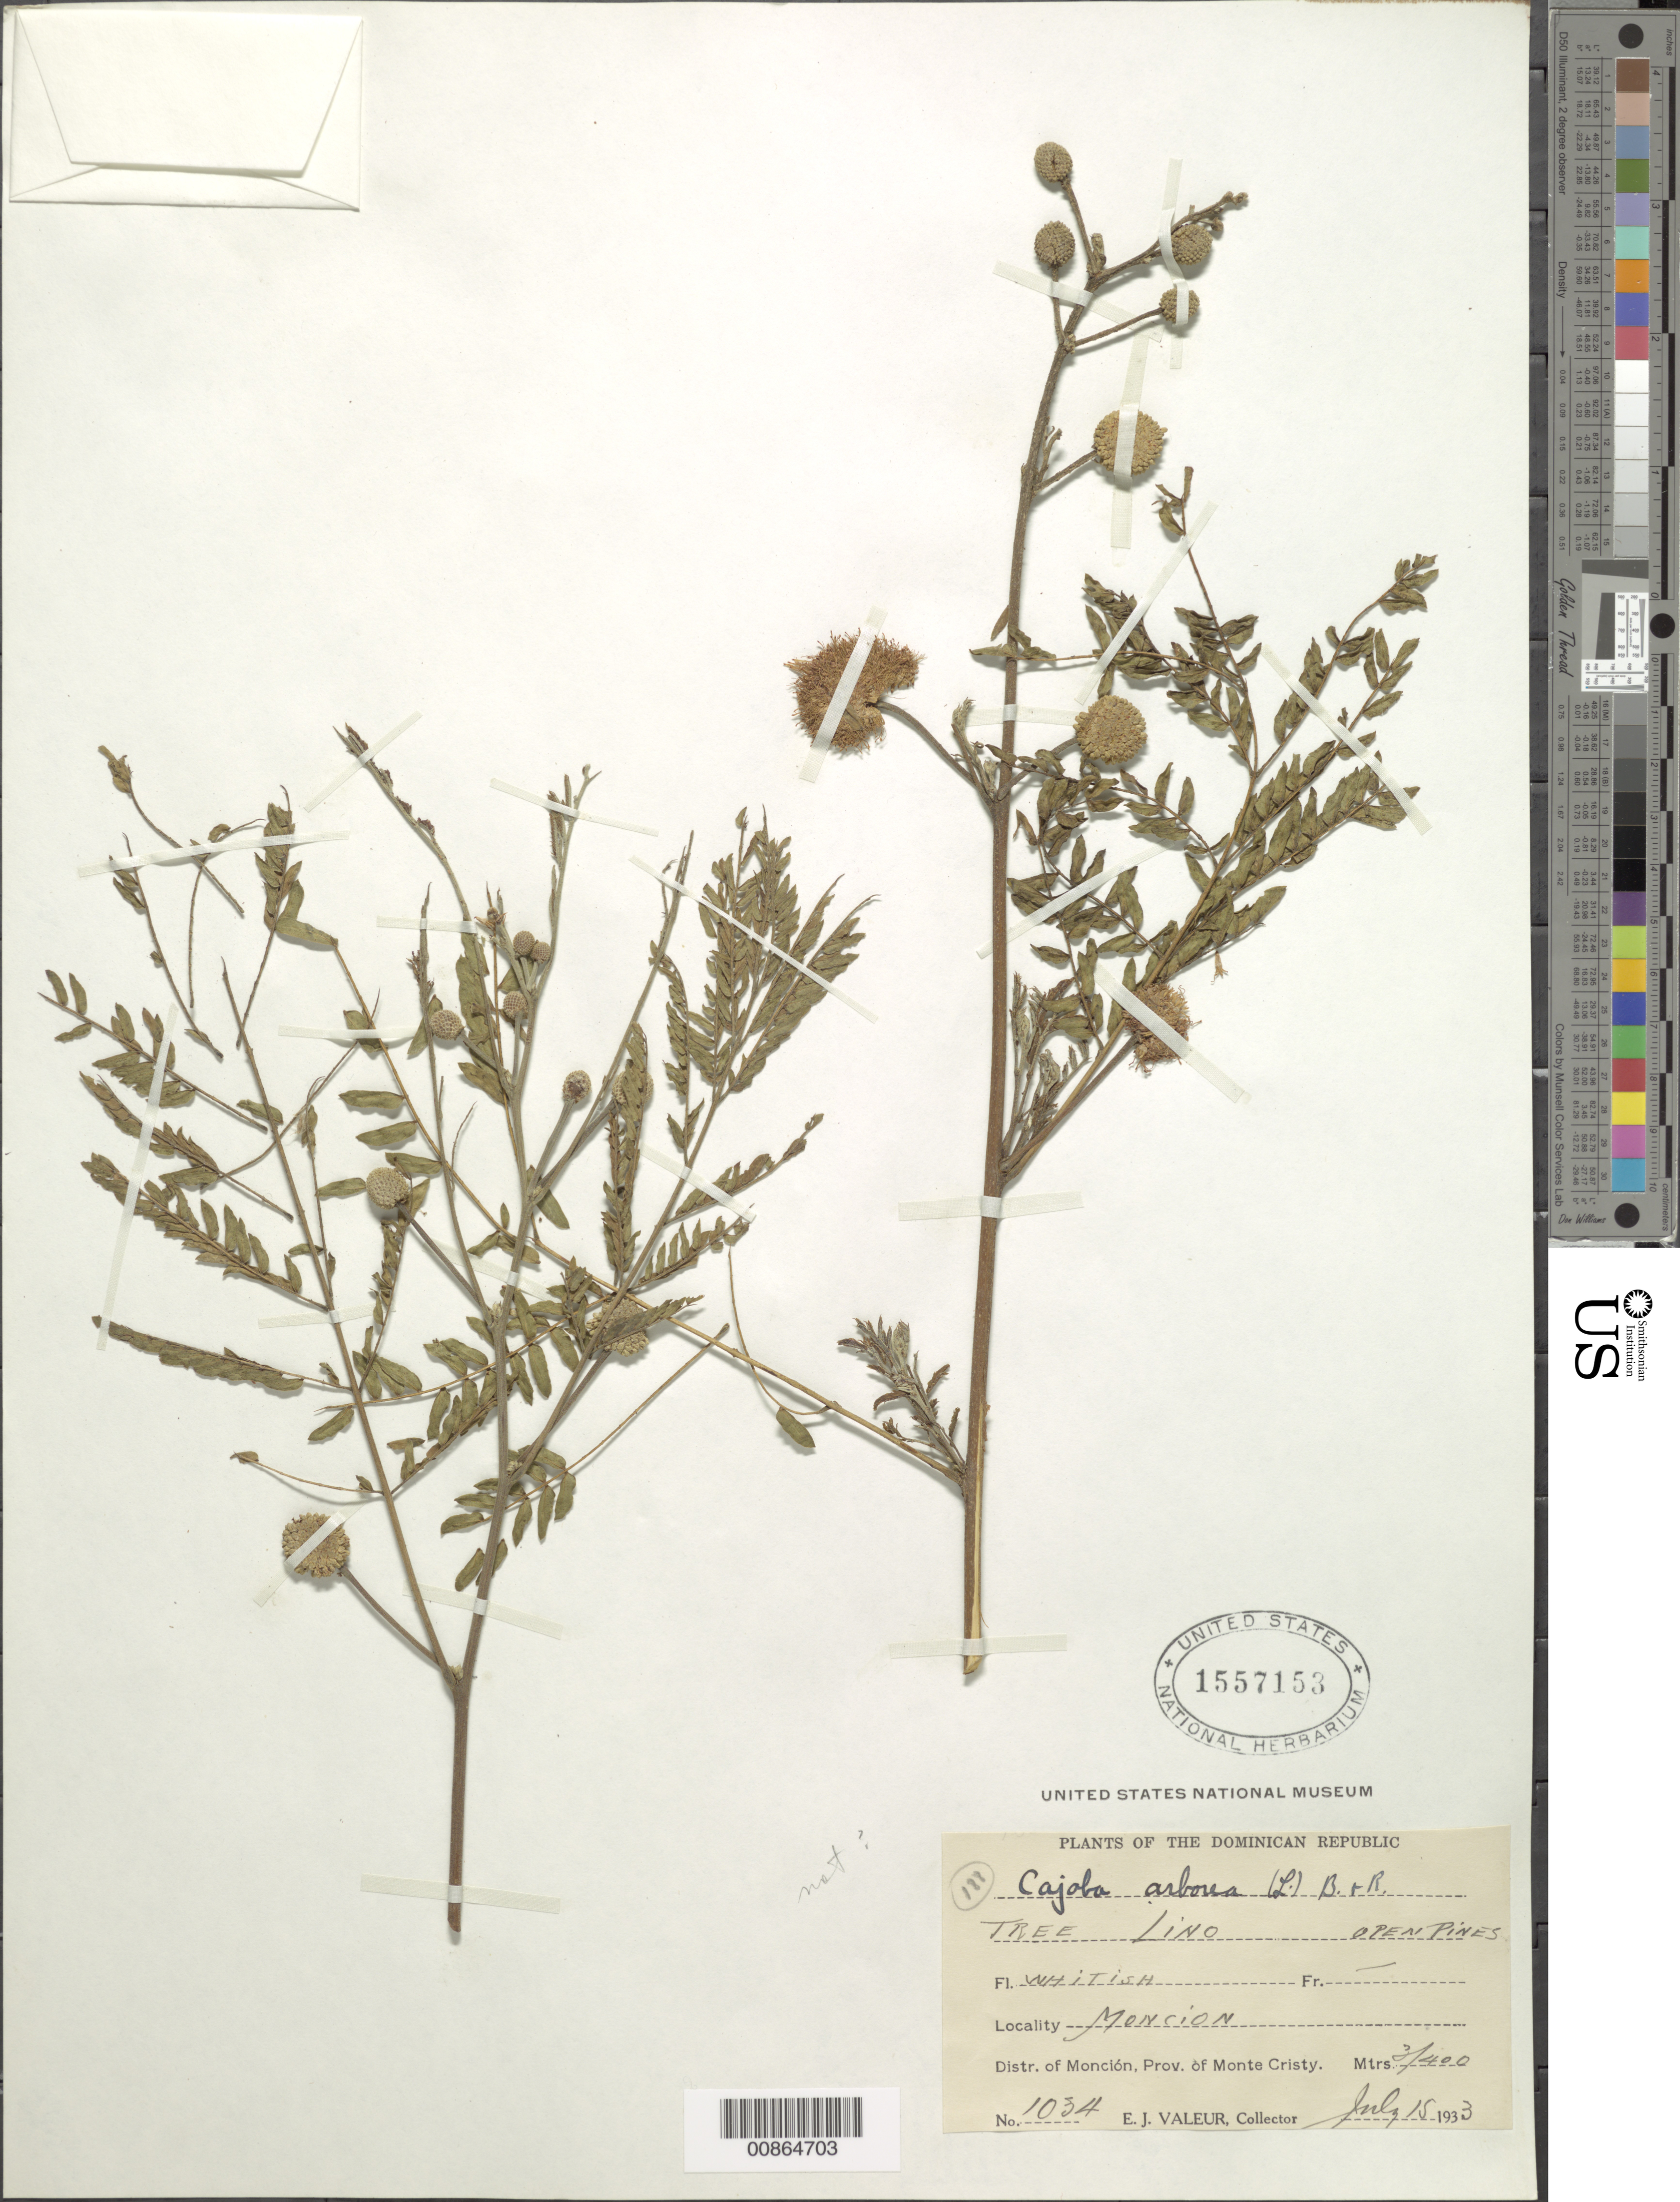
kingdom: Plantae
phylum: Tracheophyta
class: Magnoliopsida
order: Fabales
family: Fabaceae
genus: Cojoba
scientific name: Cojoba arborea var. arborea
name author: (L.) Britton & Rose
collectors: E. Valeur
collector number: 1034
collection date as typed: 15 Jul 1933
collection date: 1933-07-15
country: Dominican Republic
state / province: Monte Cristi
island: Hispaniola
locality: Monción, Distr. of Monción.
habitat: Open pines.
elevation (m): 300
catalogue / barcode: US 1557153